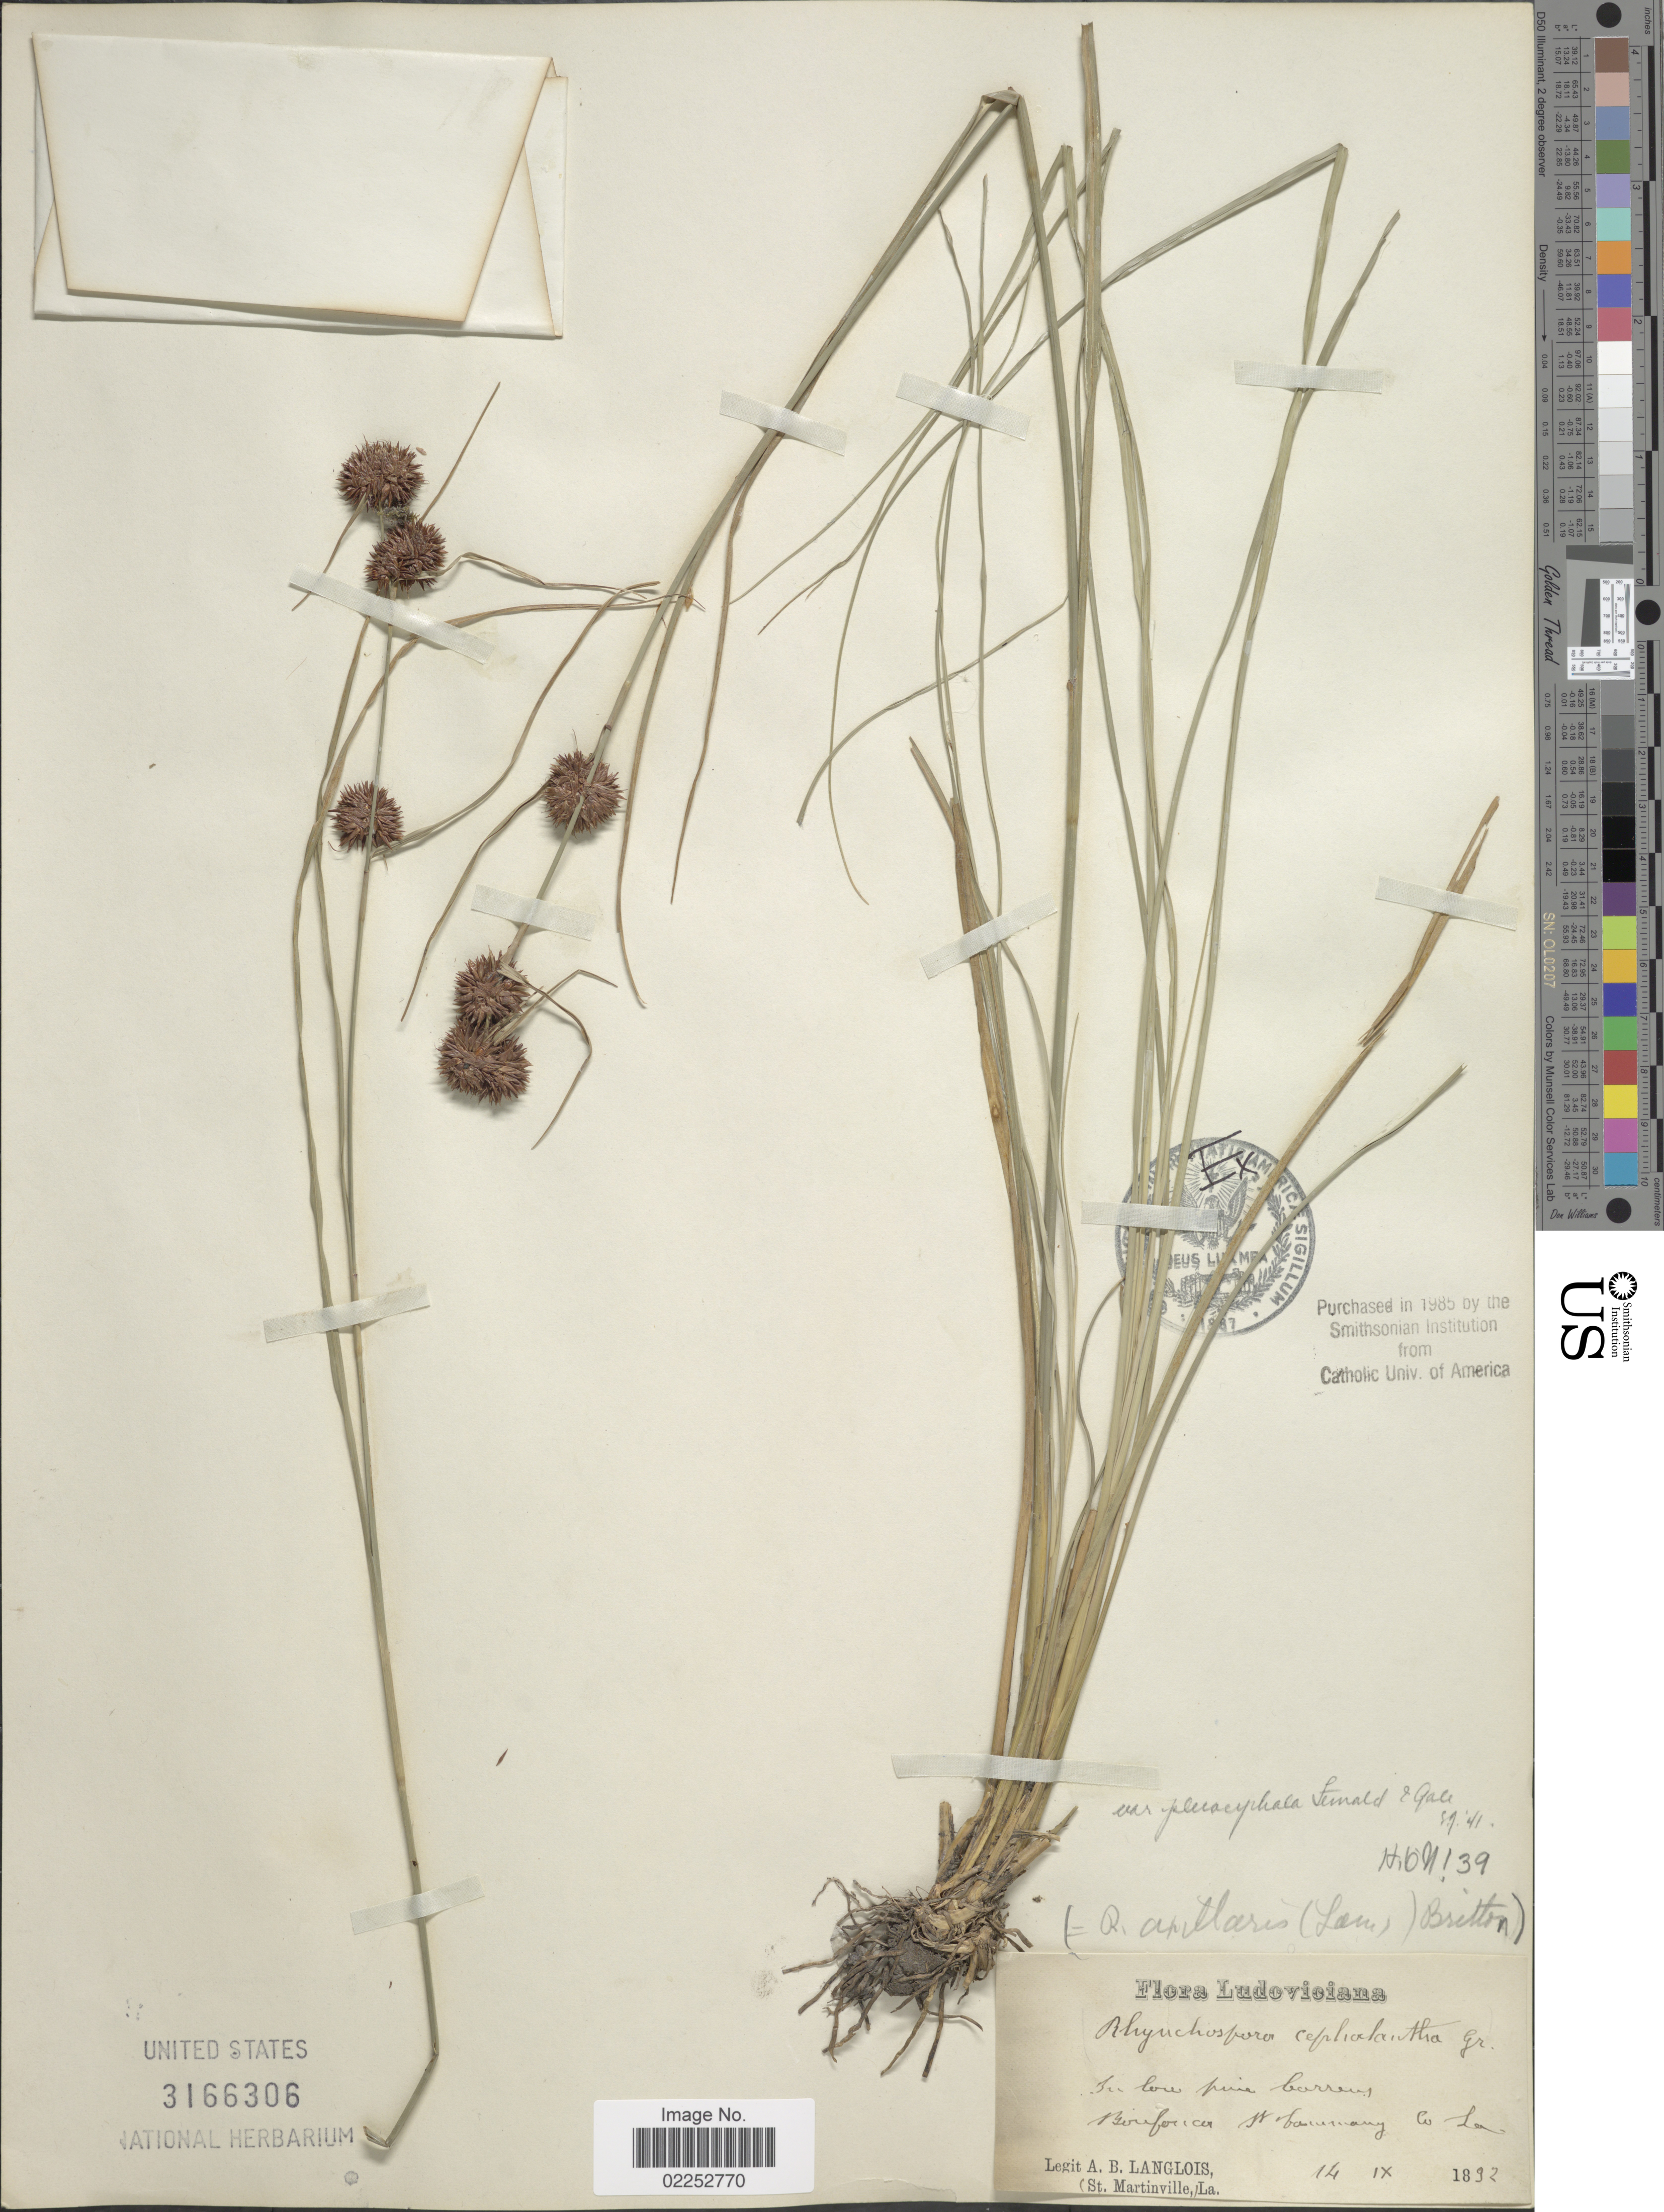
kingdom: Plantae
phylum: Tracheophyta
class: Liliopsida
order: Poales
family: Cyperaceae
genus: Rhynchospora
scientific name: Rhynchospora cephalantha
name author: A. Gray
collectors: A. Langlois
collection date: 1892-09-14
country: United States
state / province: Louisiana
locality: Bonfouca, St. Tammany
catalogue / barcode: US 3166306